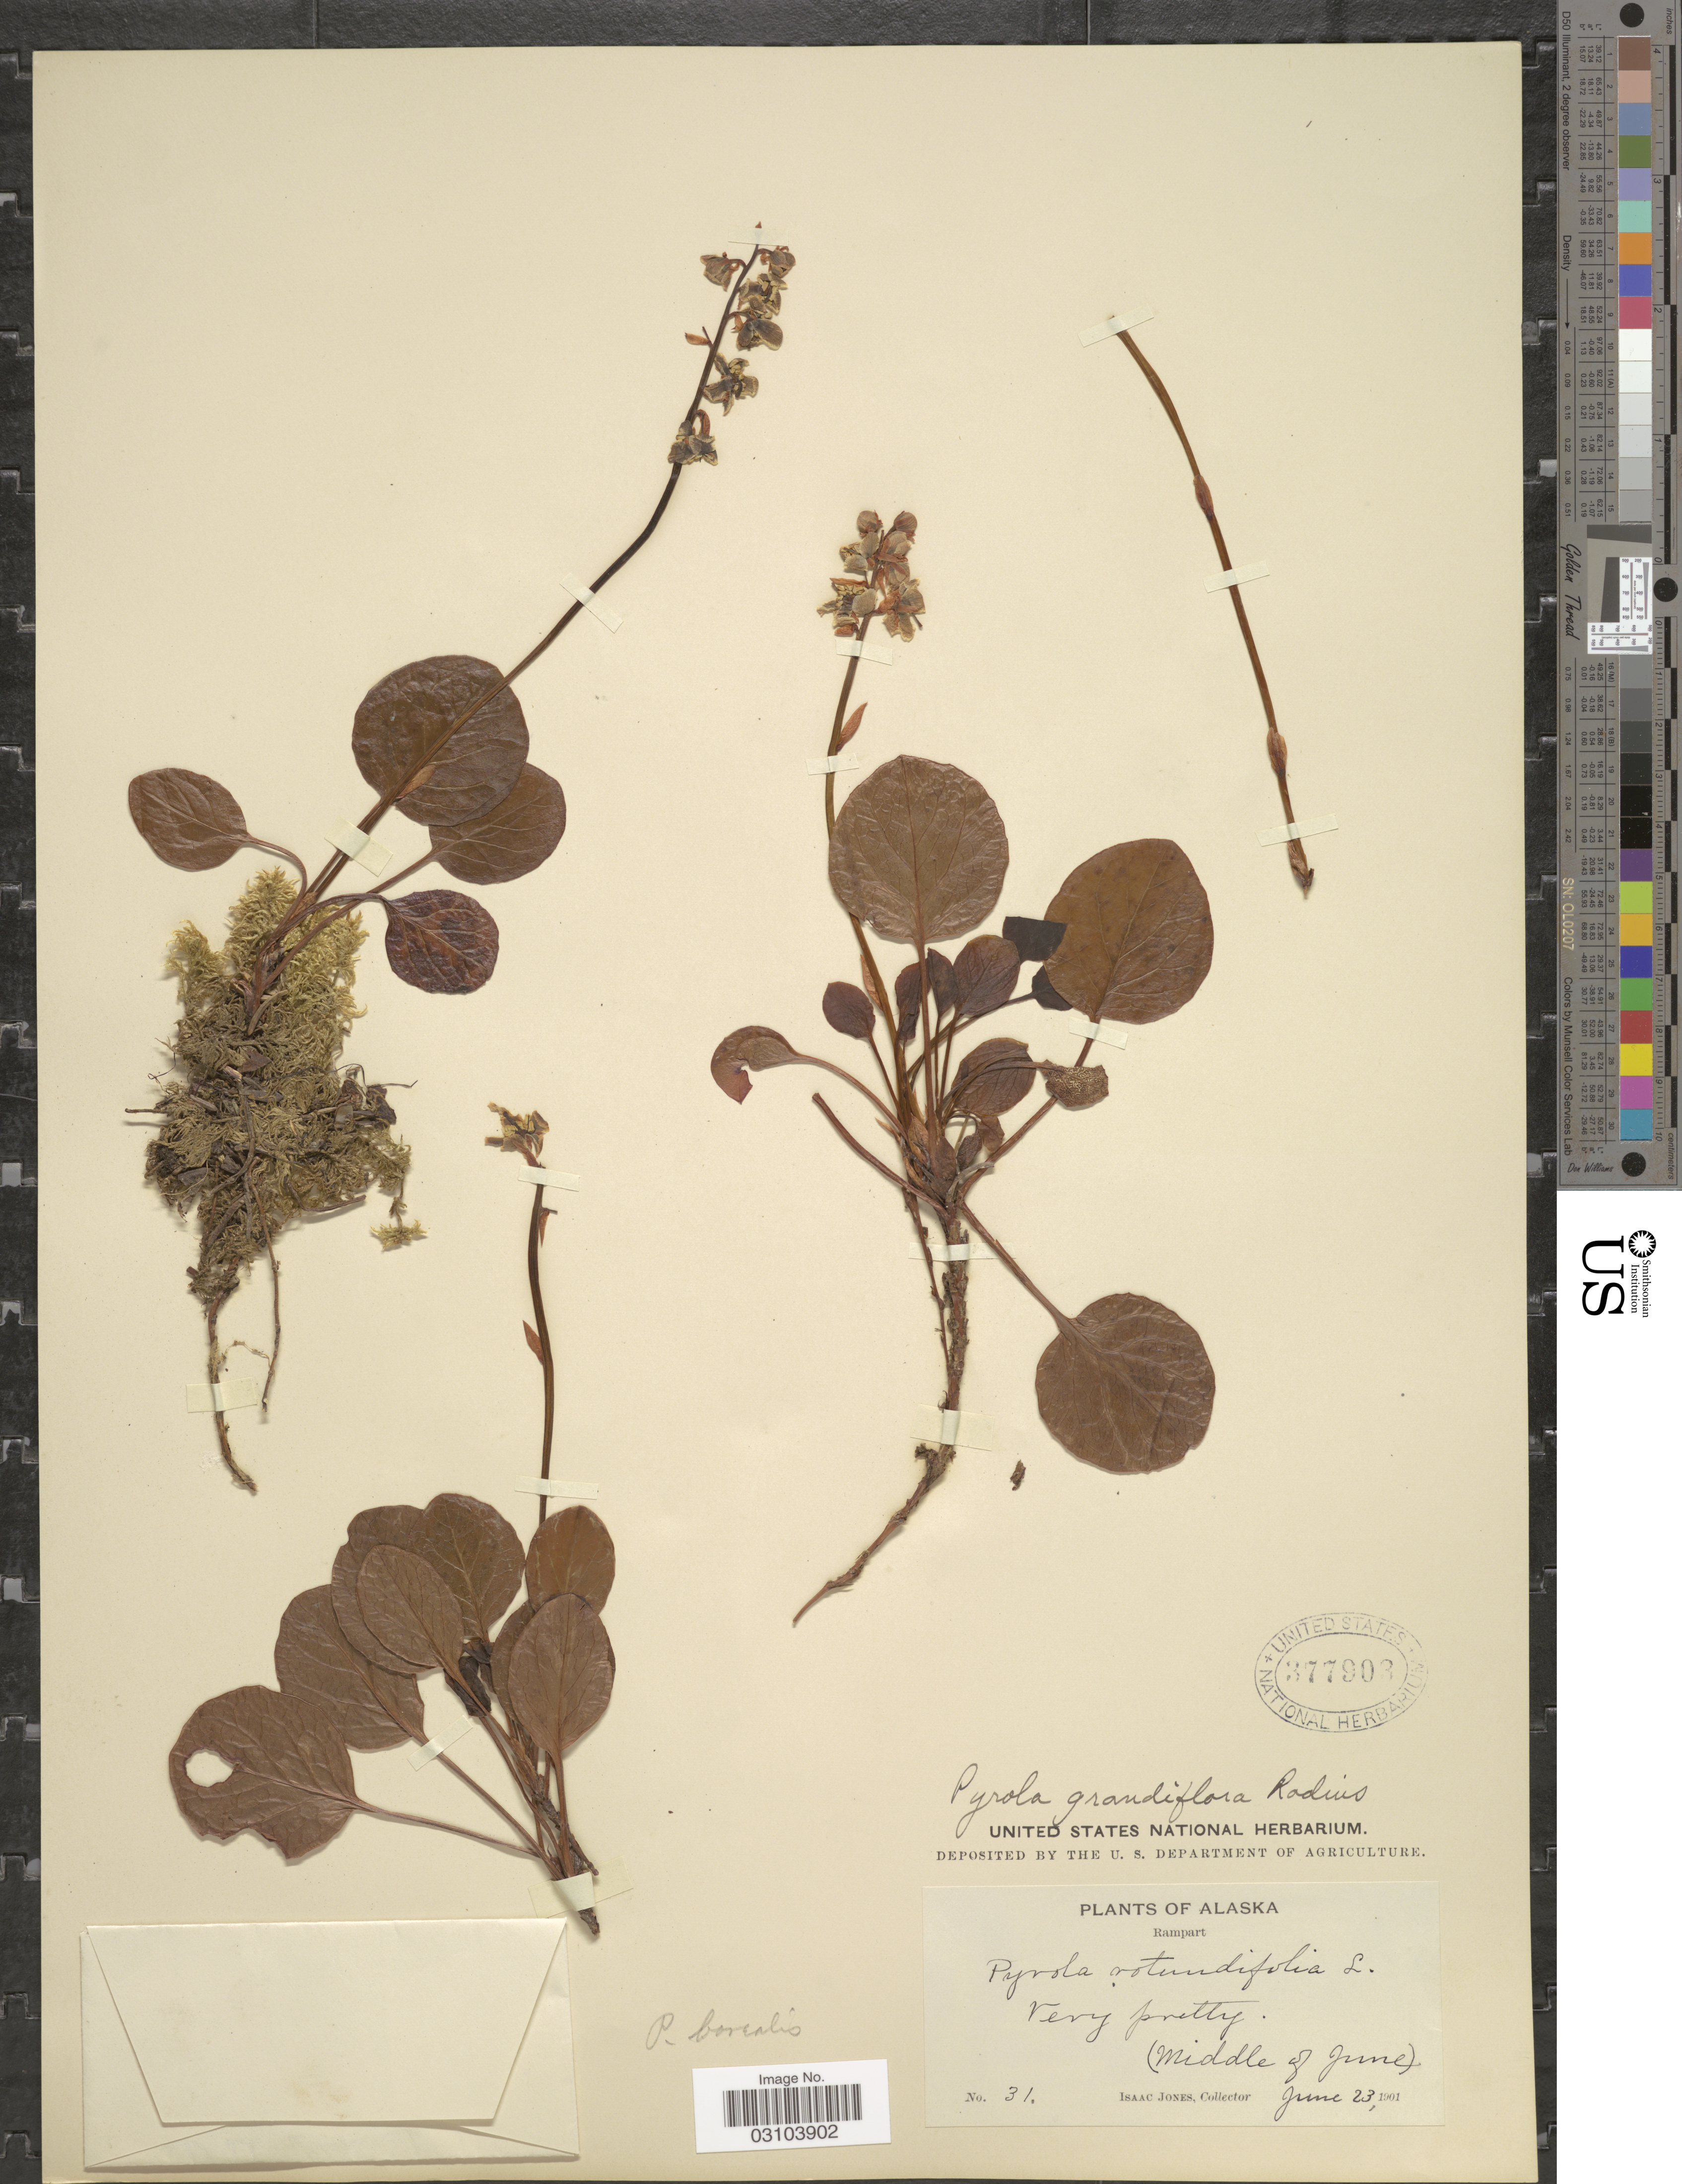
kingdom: Plantae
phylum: Tracheophyta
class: Magnoliopsida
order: Ericales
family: Ericaceae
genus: Pyrola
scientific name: Pyrola grandiflora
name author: Radius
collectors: I. Jones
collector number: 31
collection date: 1901-06-23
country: United States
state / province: Alaska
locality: Rampart.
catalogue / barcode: US 377903